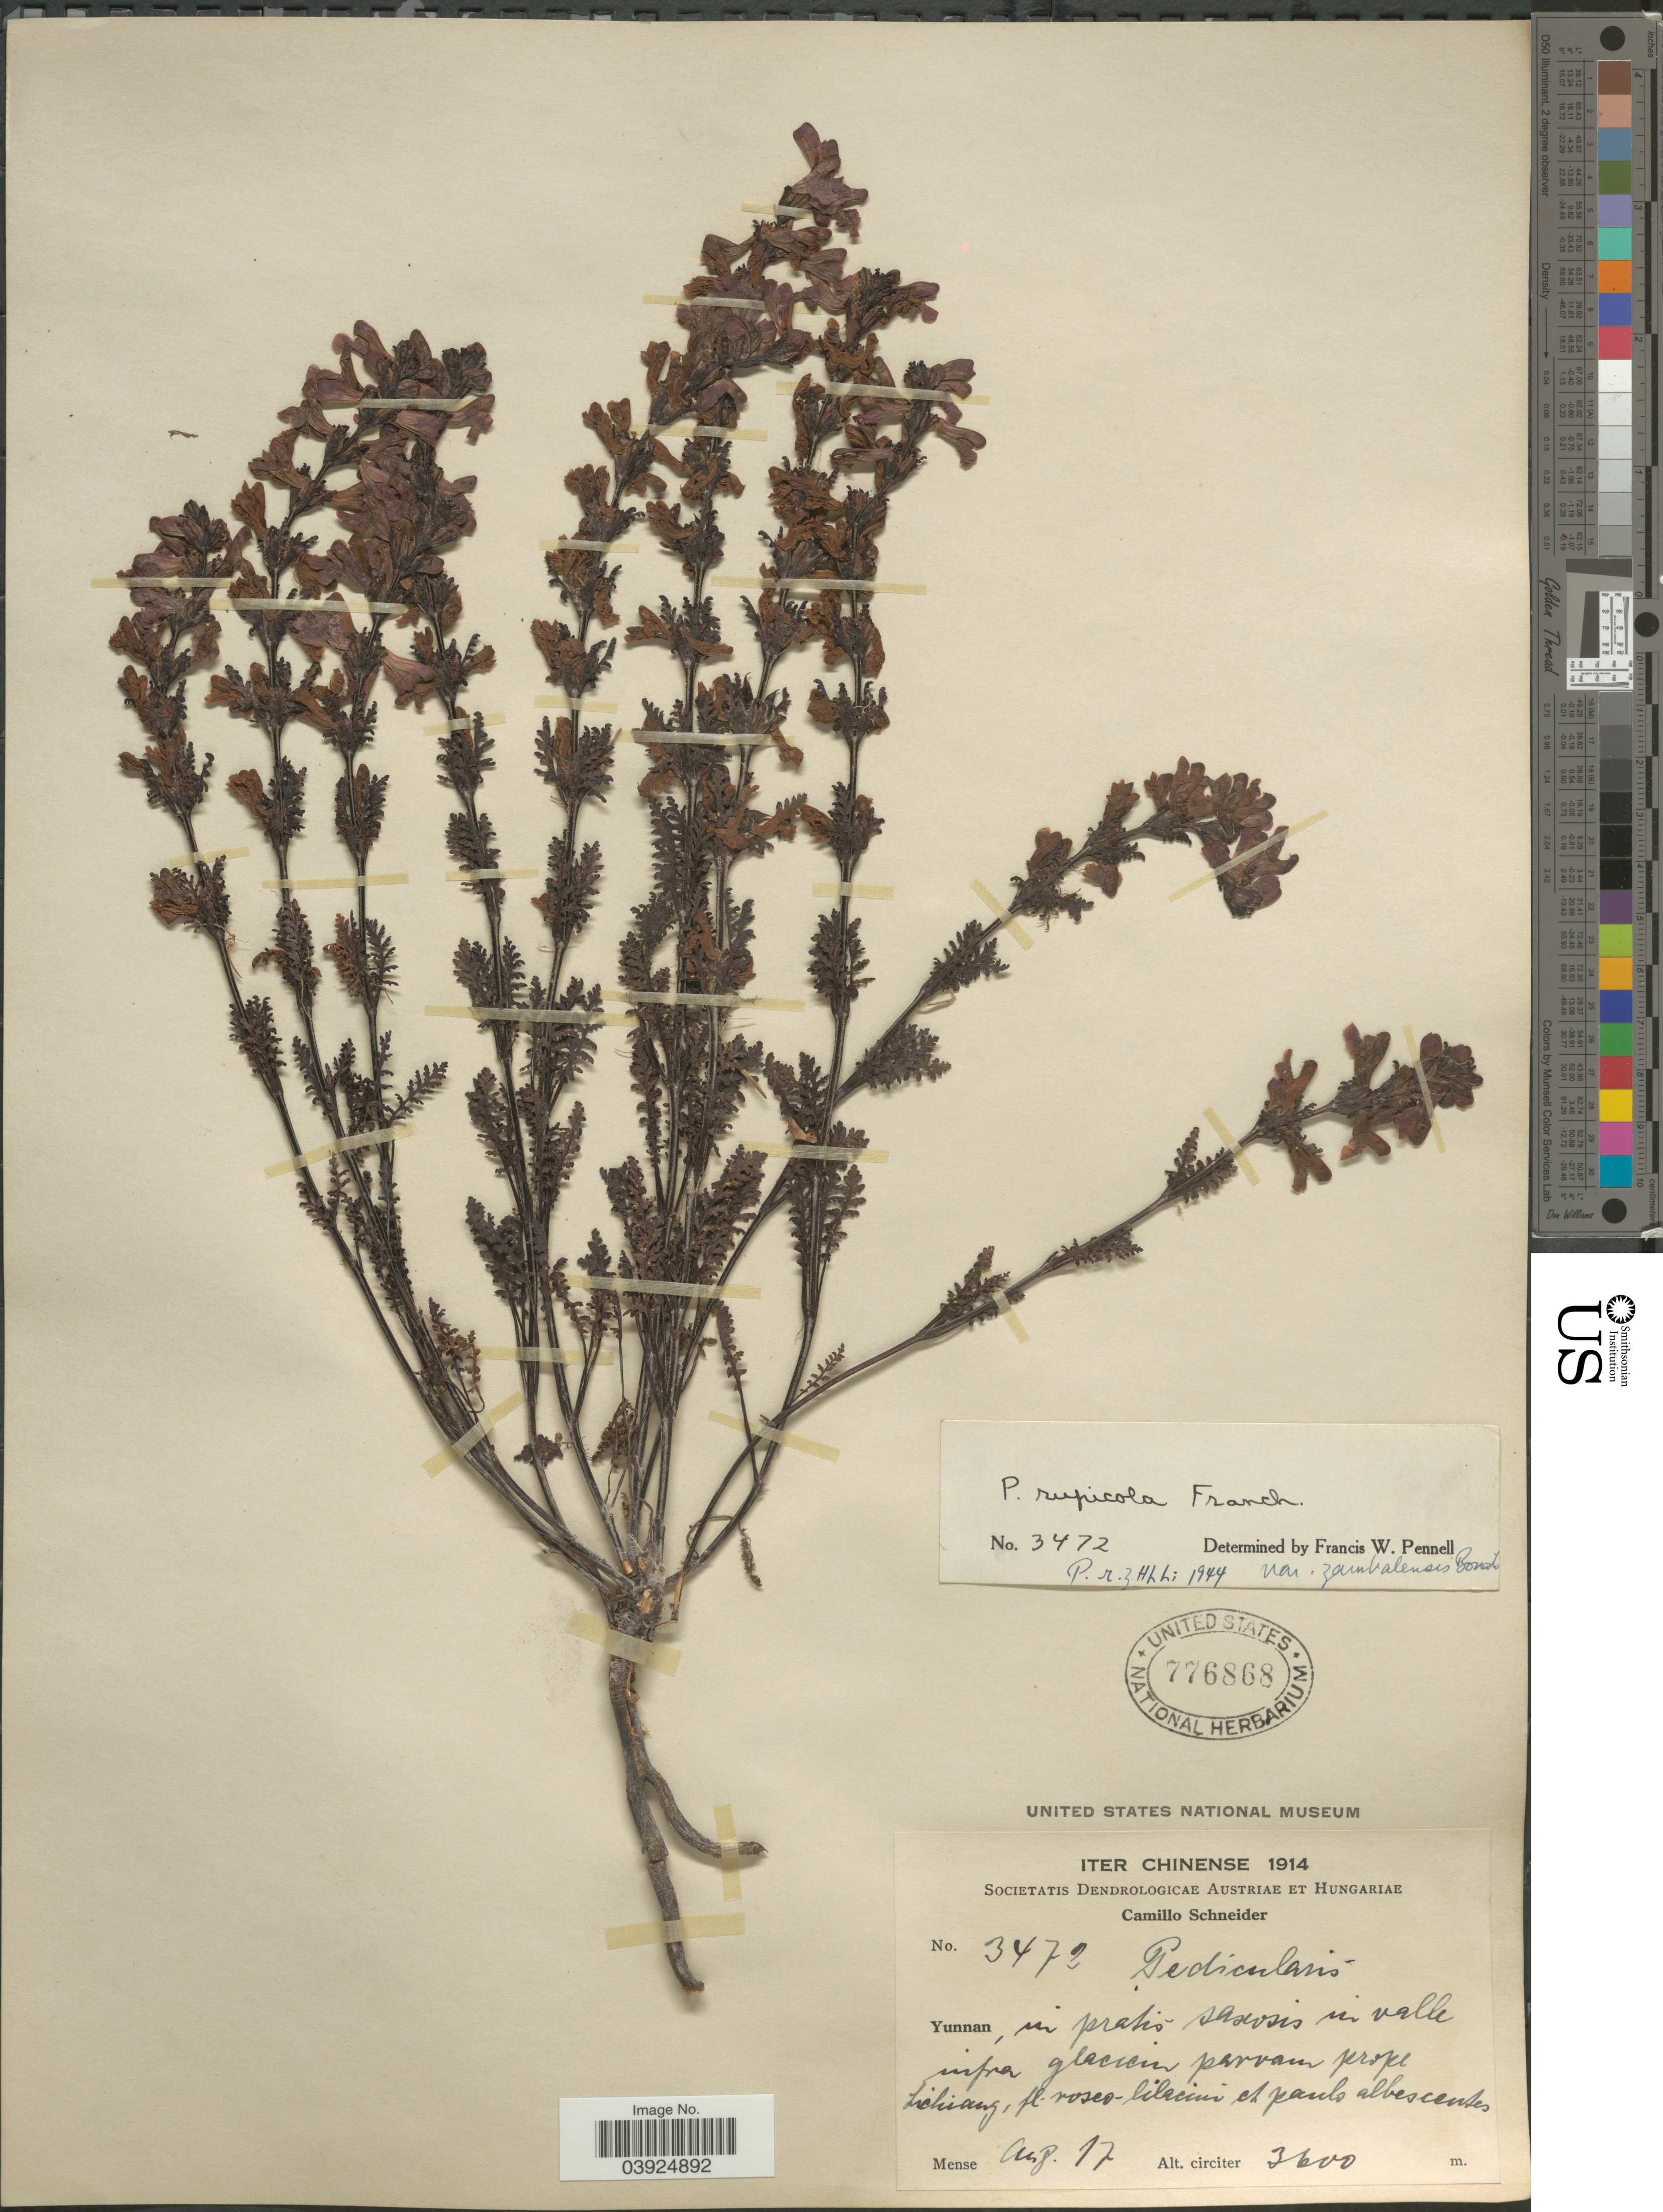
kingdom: Plantae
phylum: Tracheophyta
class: Magnoliopsida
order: Lamiales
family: Orobanchaceae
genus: Pedicularis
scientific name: Pedicularis rupicola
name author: Franch. ex Maxim.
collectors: C. K. Schneider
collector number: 3470*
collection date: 1914-08-17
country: China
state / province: Yunnan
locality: In pratis saxosis in valle infra glacien parran prope Lichiang.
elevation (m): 3600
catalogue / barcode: US 776868